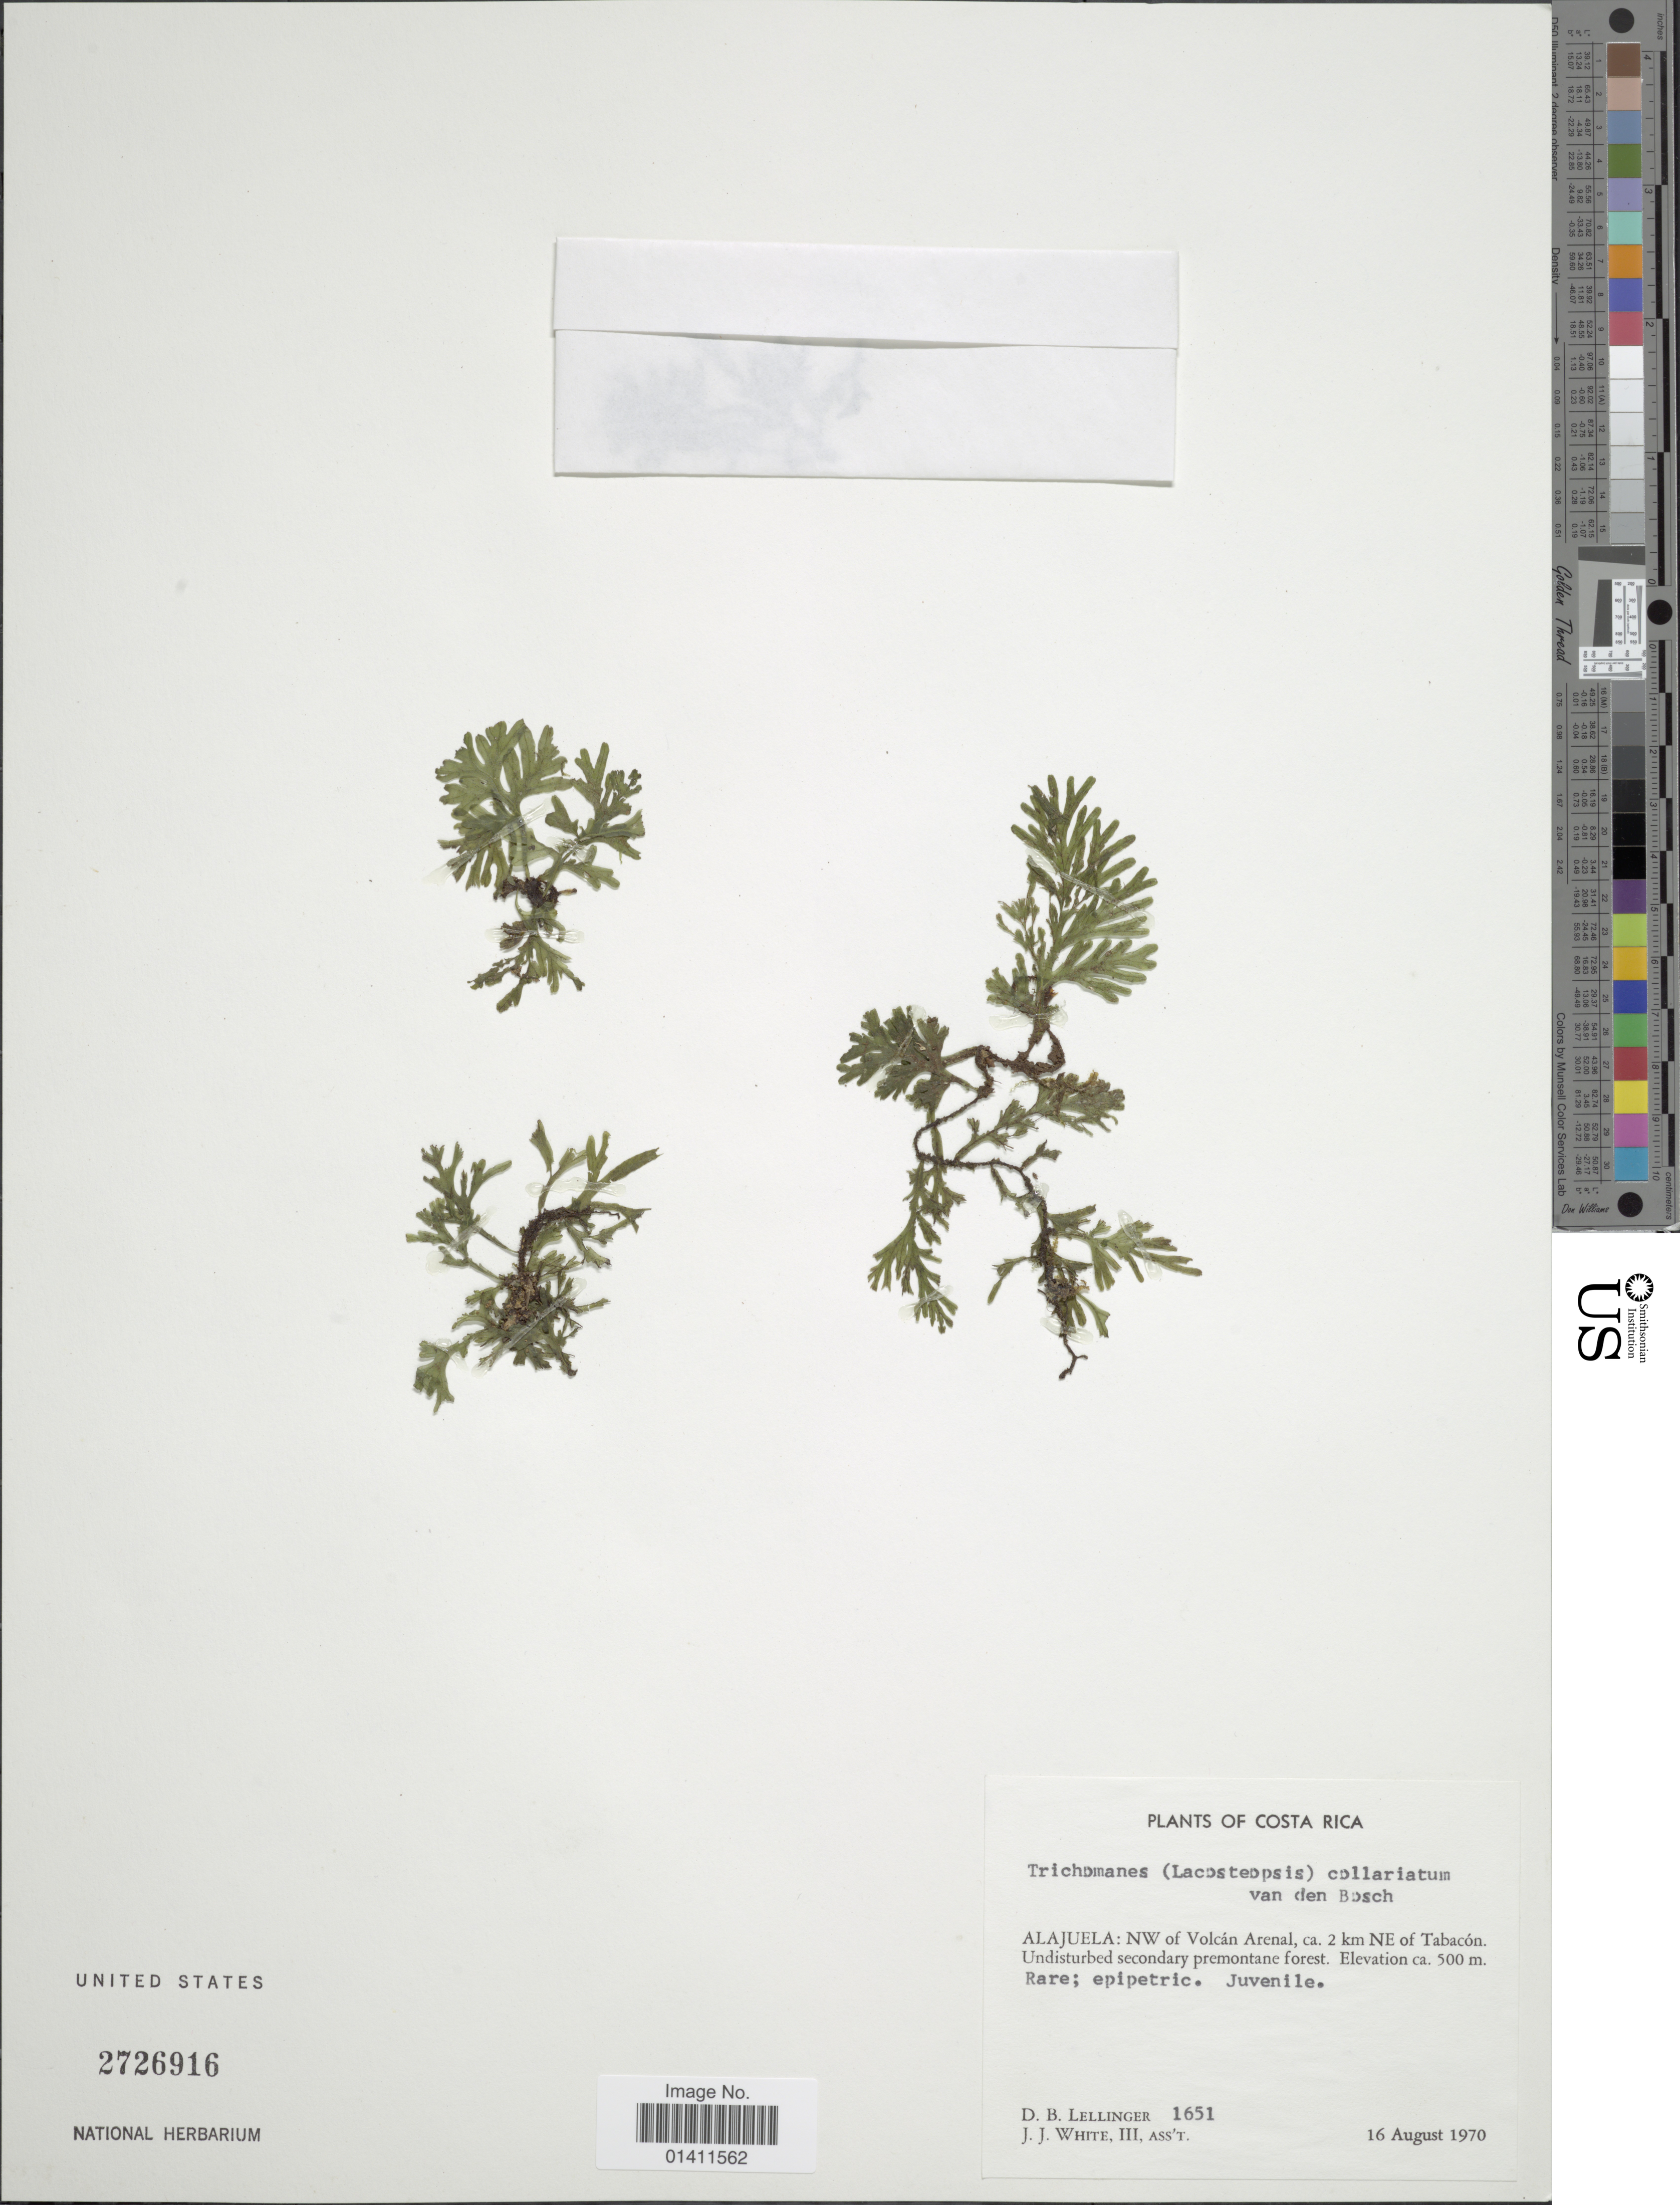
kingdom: Plantae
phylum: Tracheophyta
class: Polypodiopsida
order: Hymenophyllales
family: Hymenophyllaceae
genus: Vandenboschia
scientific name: Vandenboschia collariata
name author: (Bosch) Ebihara & K. Iwats.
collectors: D. B. Lellinger & J. J. White III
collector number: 1651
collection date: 1970-08-16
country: Costa Rica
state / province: Alajuela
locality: NW of Volcan Arenal, ca. 2 km NE of Tabacon.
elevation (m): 500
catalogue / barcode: US 2726916